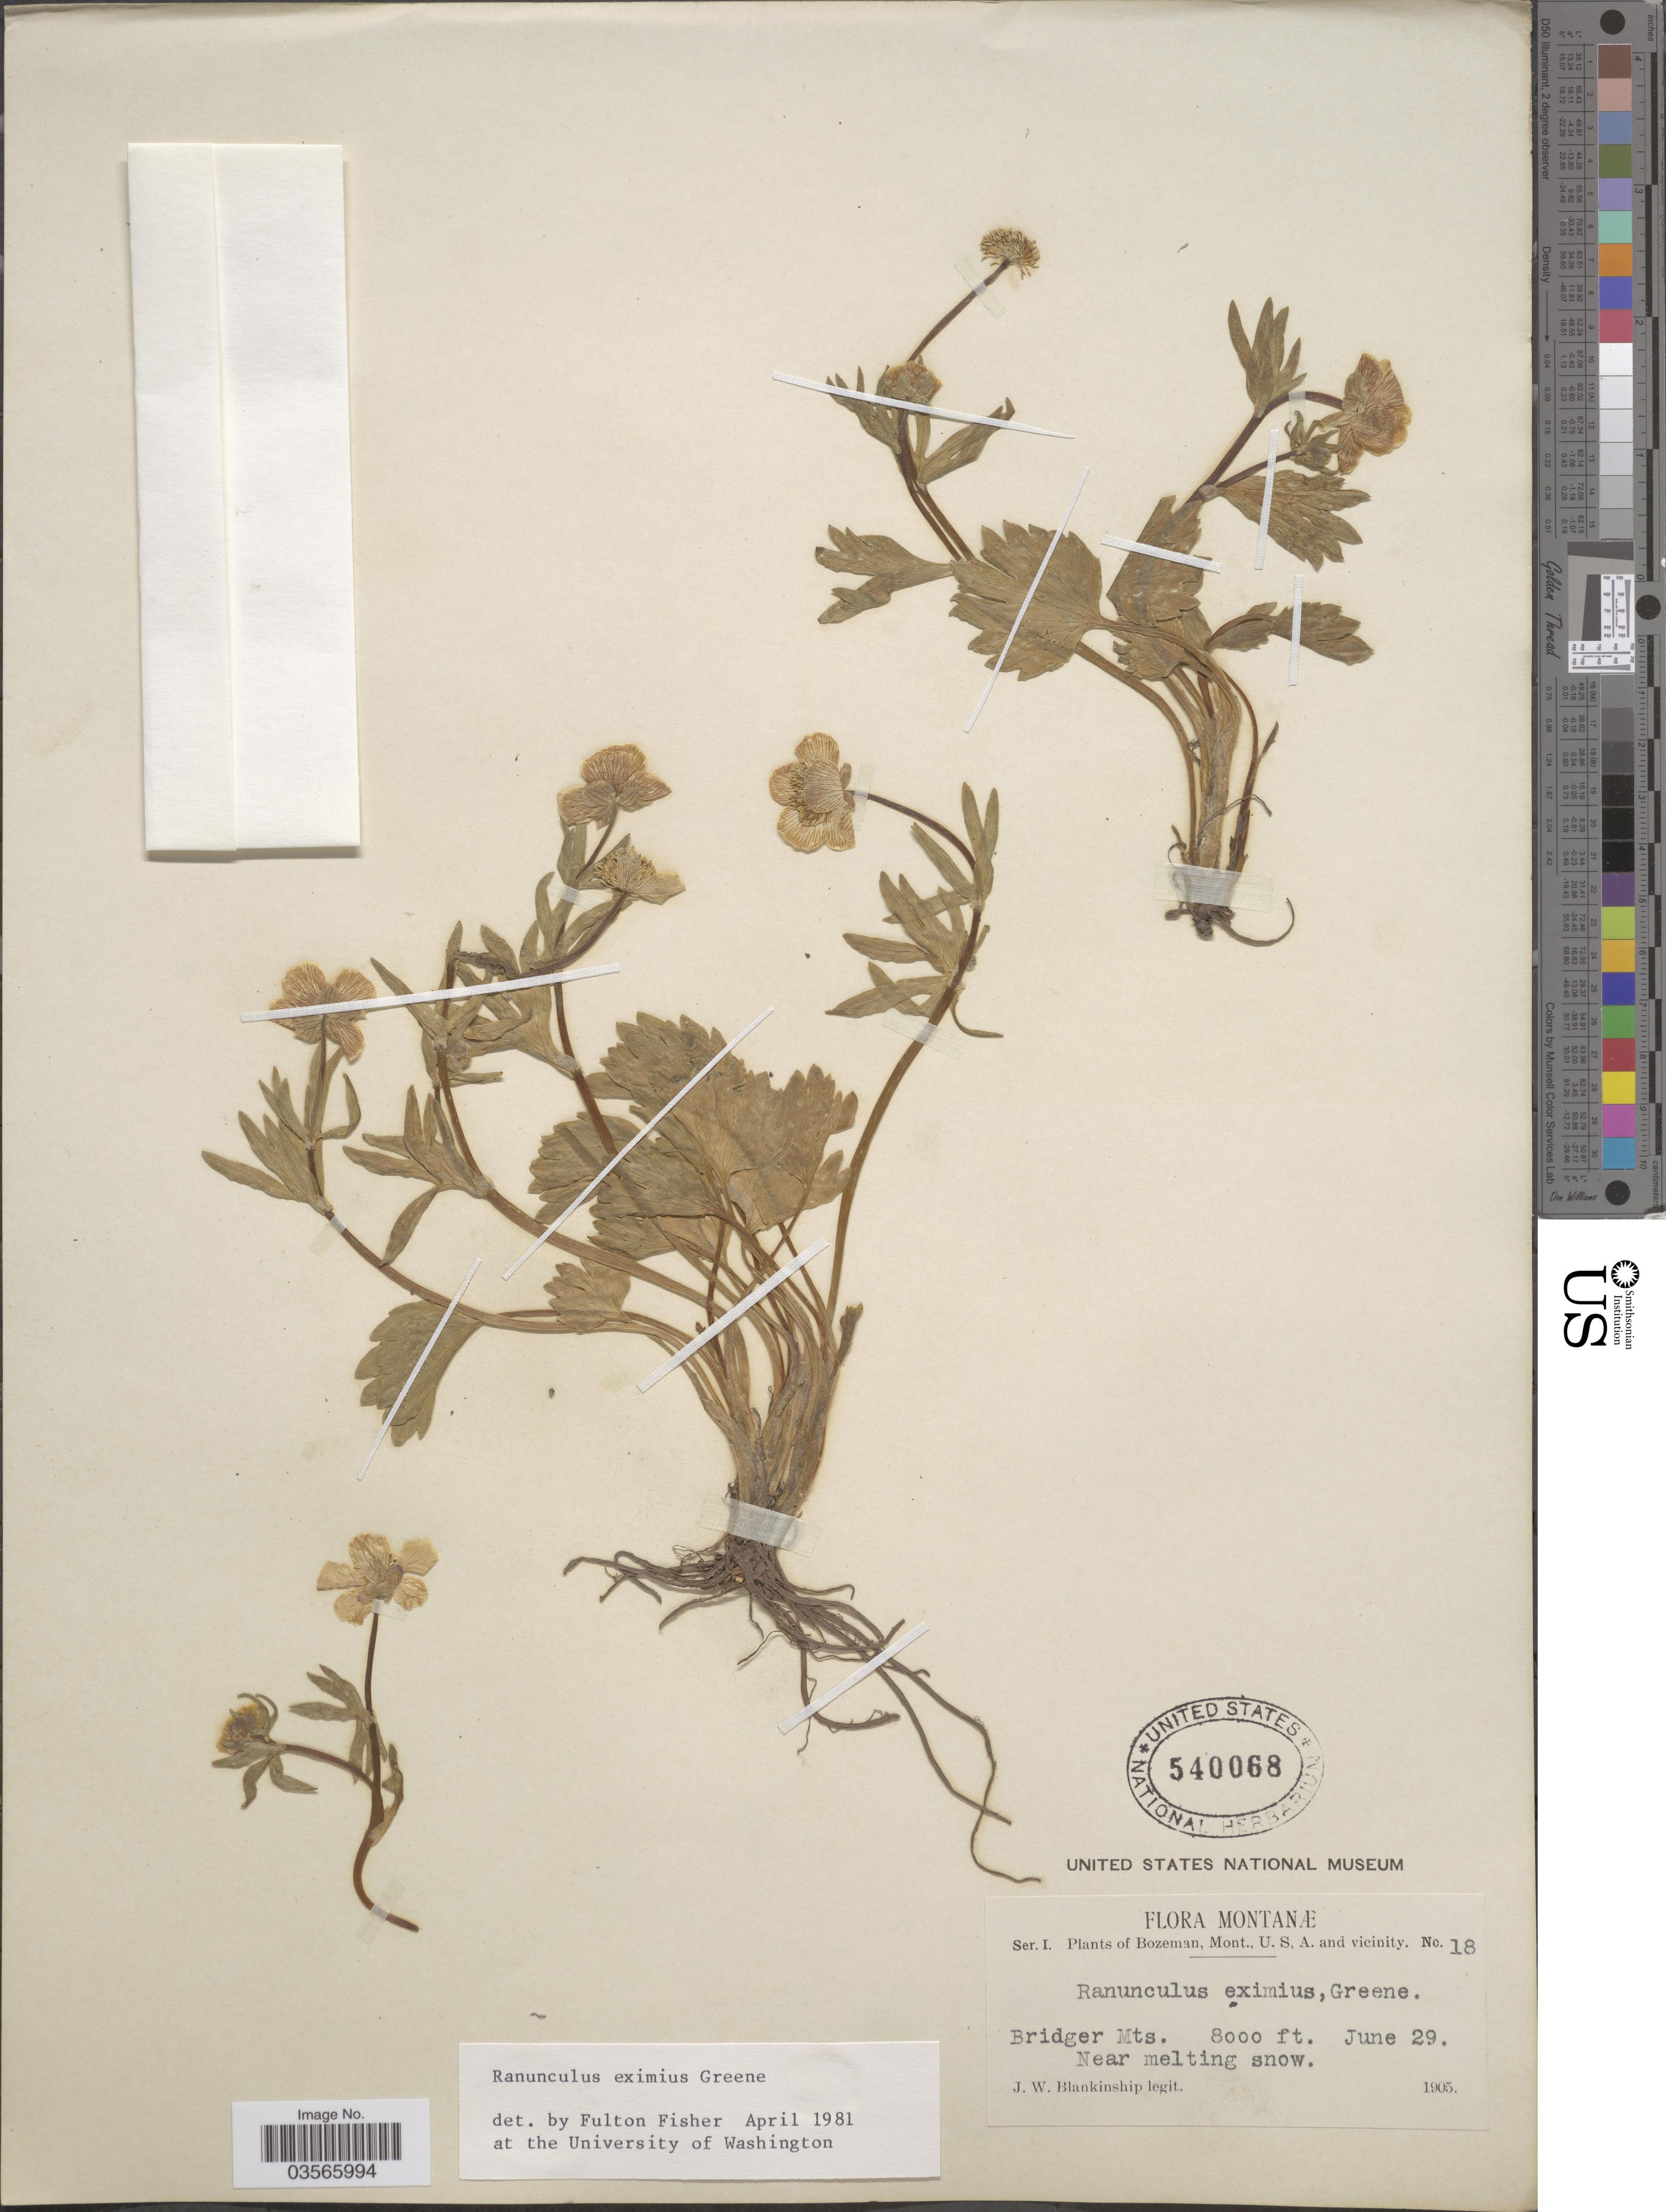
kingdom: Plantae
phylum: Tracheophyta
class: Magnoliopsida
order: Ranunculales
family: Ranunculaceae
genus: Ranunculus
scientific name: Ranunculus eximius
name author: Greene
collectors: J. W. Blankinship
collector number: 18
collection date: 1905-06-29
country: United States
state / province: Montana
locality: Bozeman, U.S.A. and vicinity. Bridger Mts. Near melting snow.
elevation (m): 2438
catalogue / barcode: US 540068